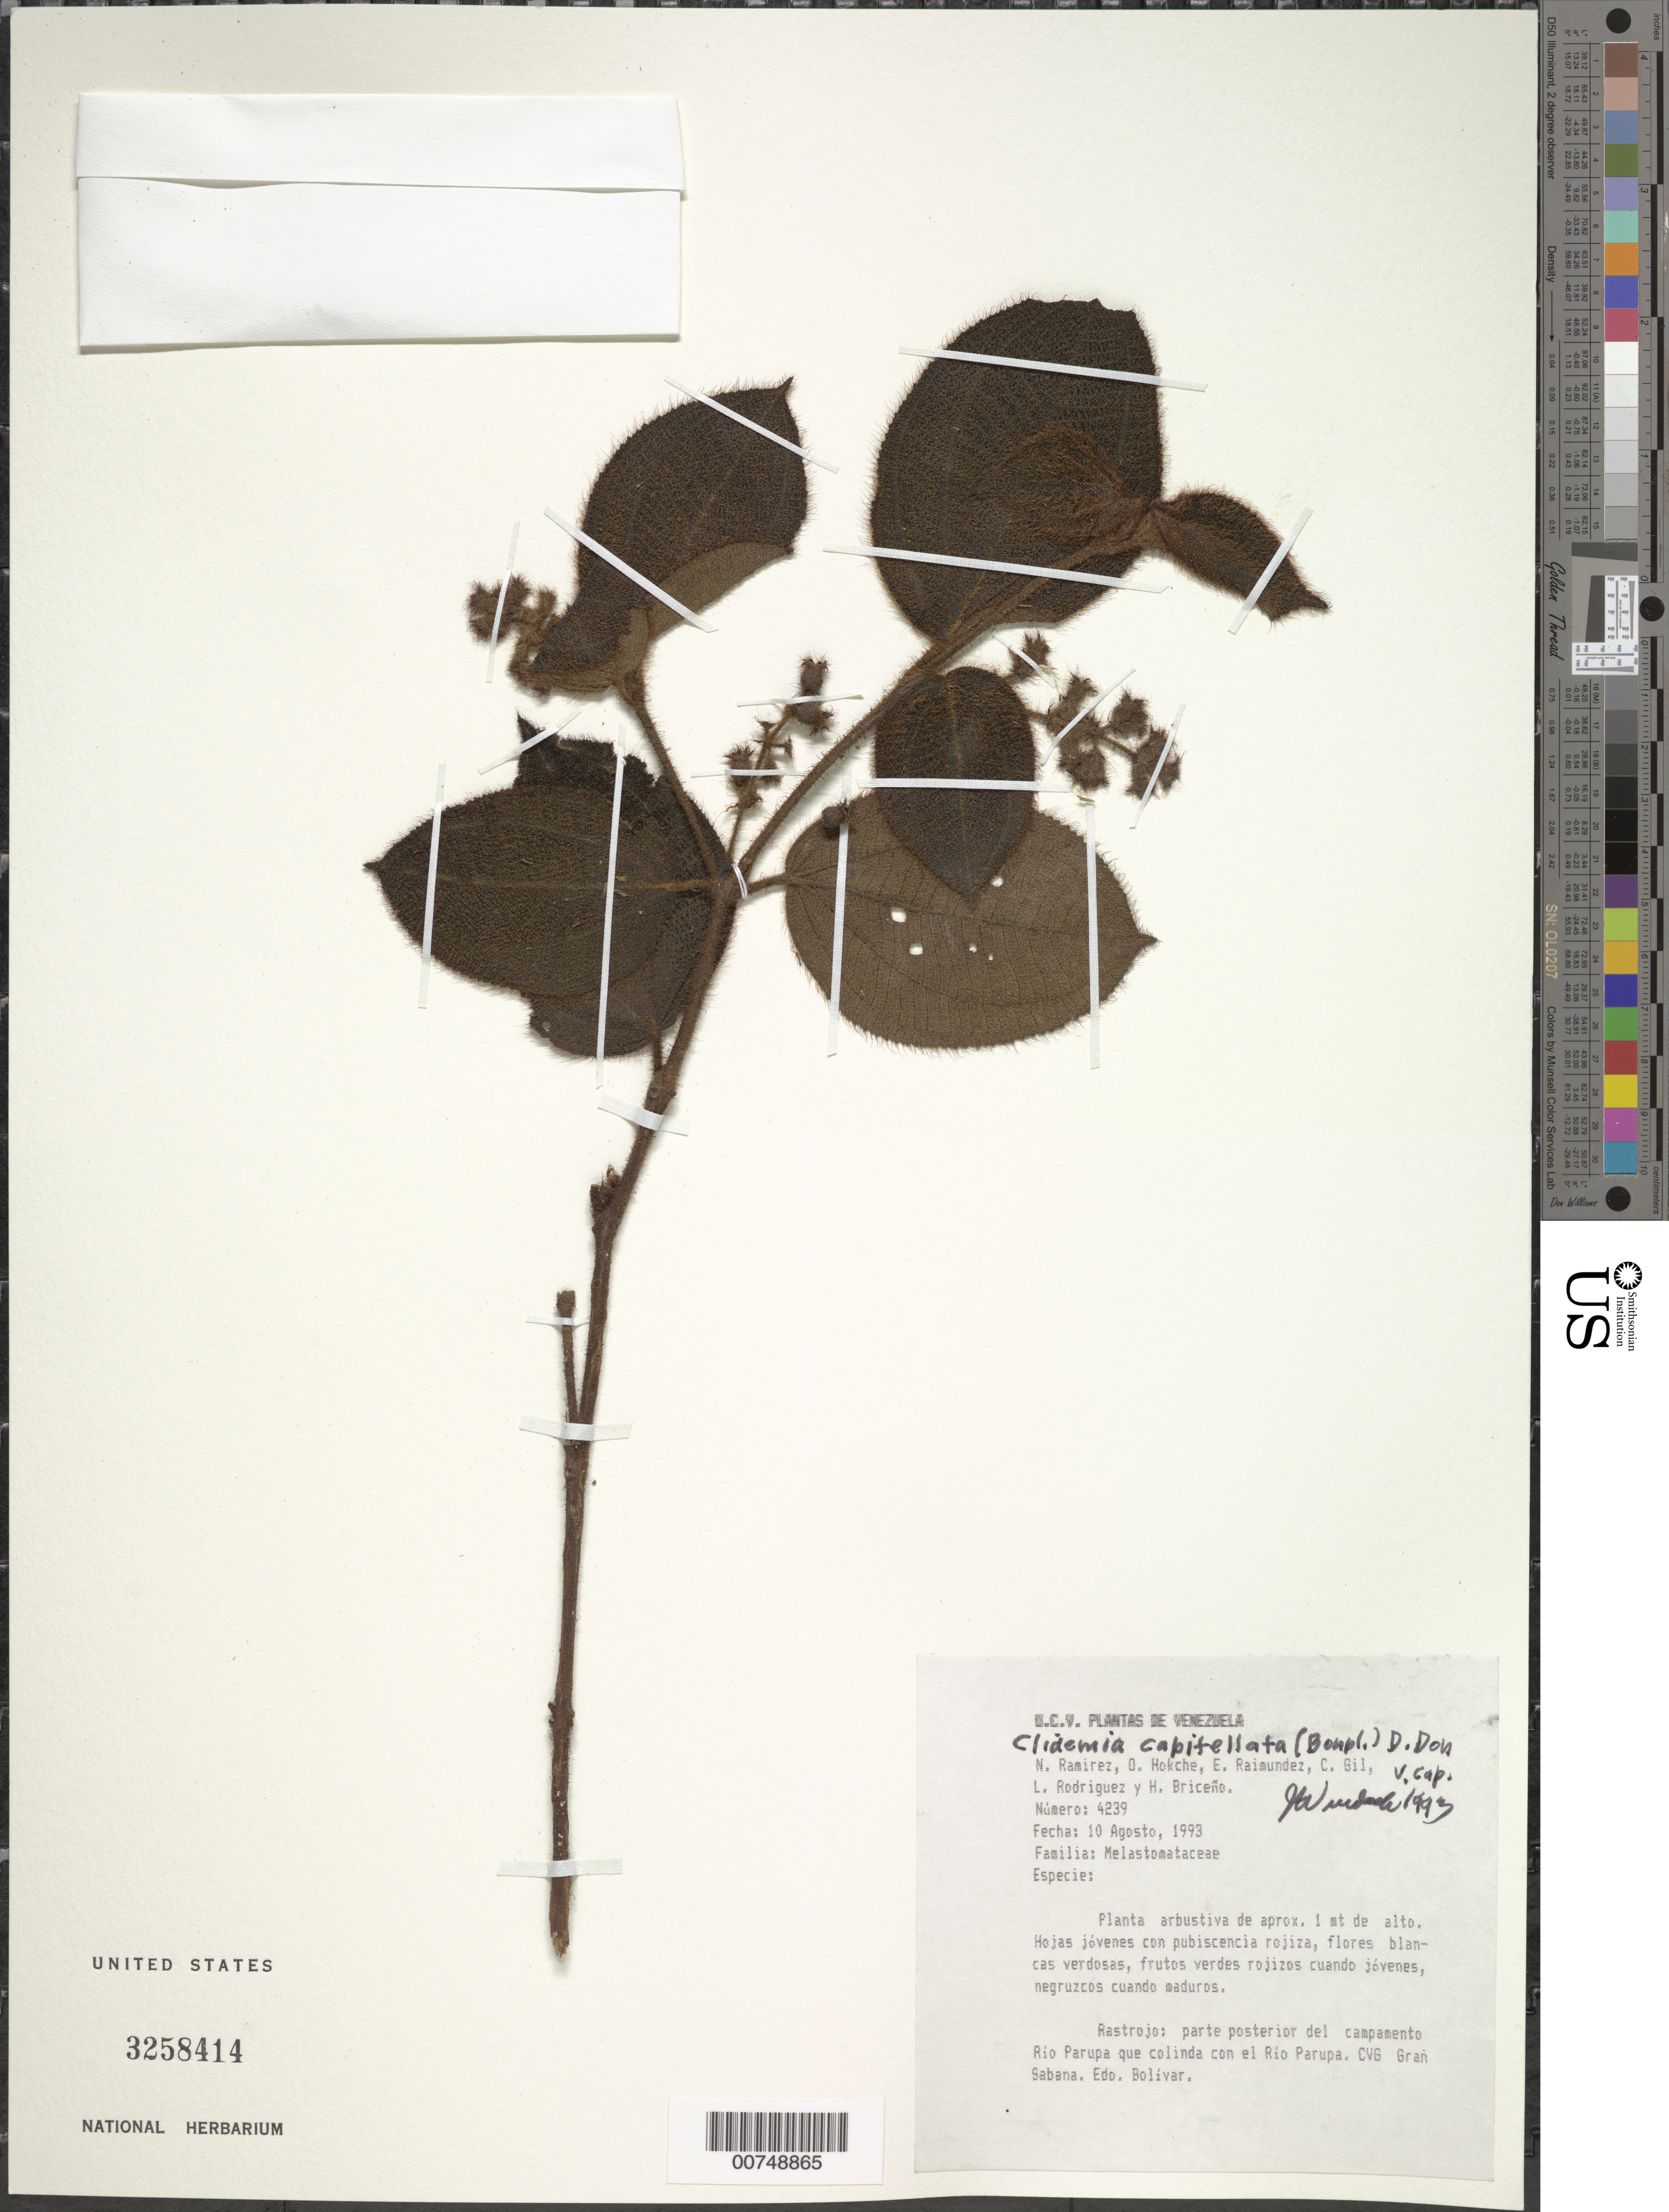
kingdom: Plantae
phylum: Tracheophyta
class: Magnoliopsida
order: Myrtales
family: Melastomataceae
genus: Clidemia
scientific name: Clidemia capitellata var. capitellata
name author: (Bonpl.) D. Don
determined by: Wurdack, John J., (US), US (UNITED STATES)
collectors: N. Ramírez, O. Hokche, E. Raimundez, C. Gil, L. Rodriguez & H. Briceno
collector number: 4239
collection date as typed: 10-Aug-93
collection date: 1993-08-10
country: Venezuela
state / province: Bolívar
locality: Campamento Río Parupa que colinda con el Río Parupa; CVG Gran Sabana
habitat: Rastrojo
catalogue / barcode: US 3258414